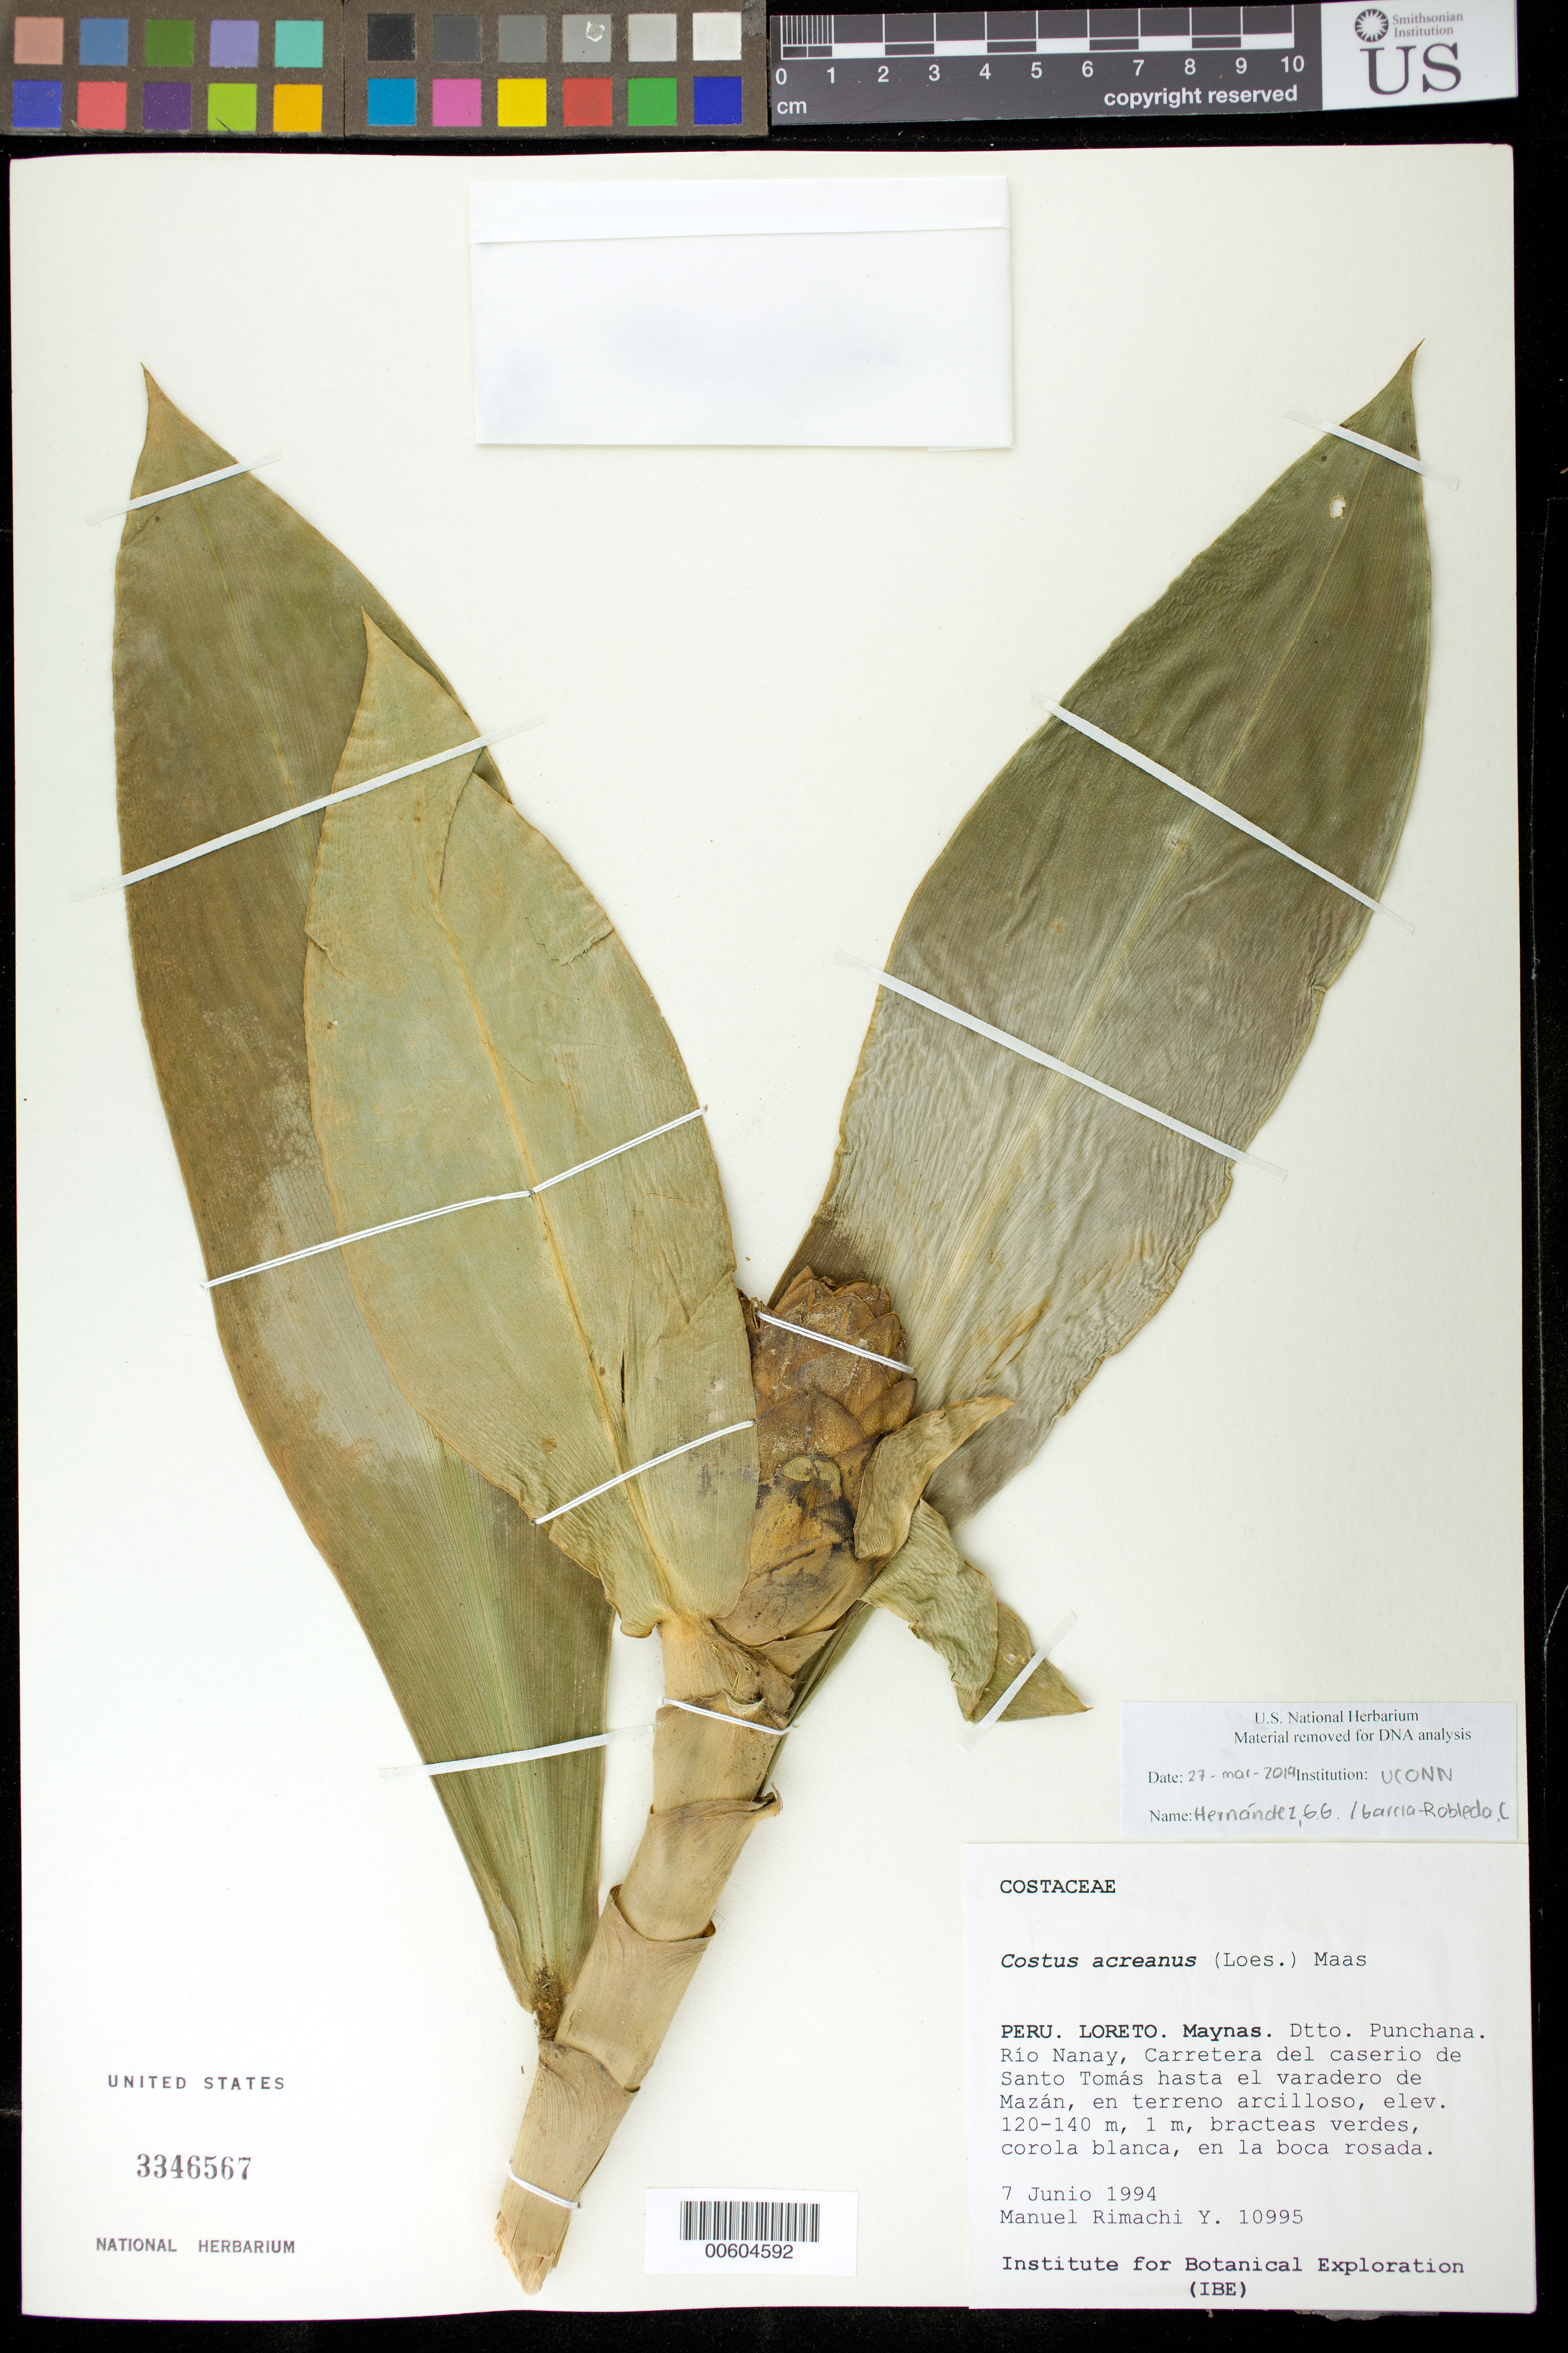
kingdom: Plantae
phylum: Tracheophyta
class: Liliopsida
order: Zingiberales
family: Costaceae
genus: Costus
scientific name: Costus acreanus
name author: (Loes.) Maas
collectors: M. Rimachi Y.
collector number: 10995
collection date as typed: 07 Jun 1994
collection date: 1994-06-07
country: Peru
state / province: Loreto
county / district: Maynas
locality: Dtto. Punchana, Rio Nanay, on the road between Santo Tomas and the dock at Mazan, in clay soil.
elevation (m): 120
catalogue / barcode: US 3346567